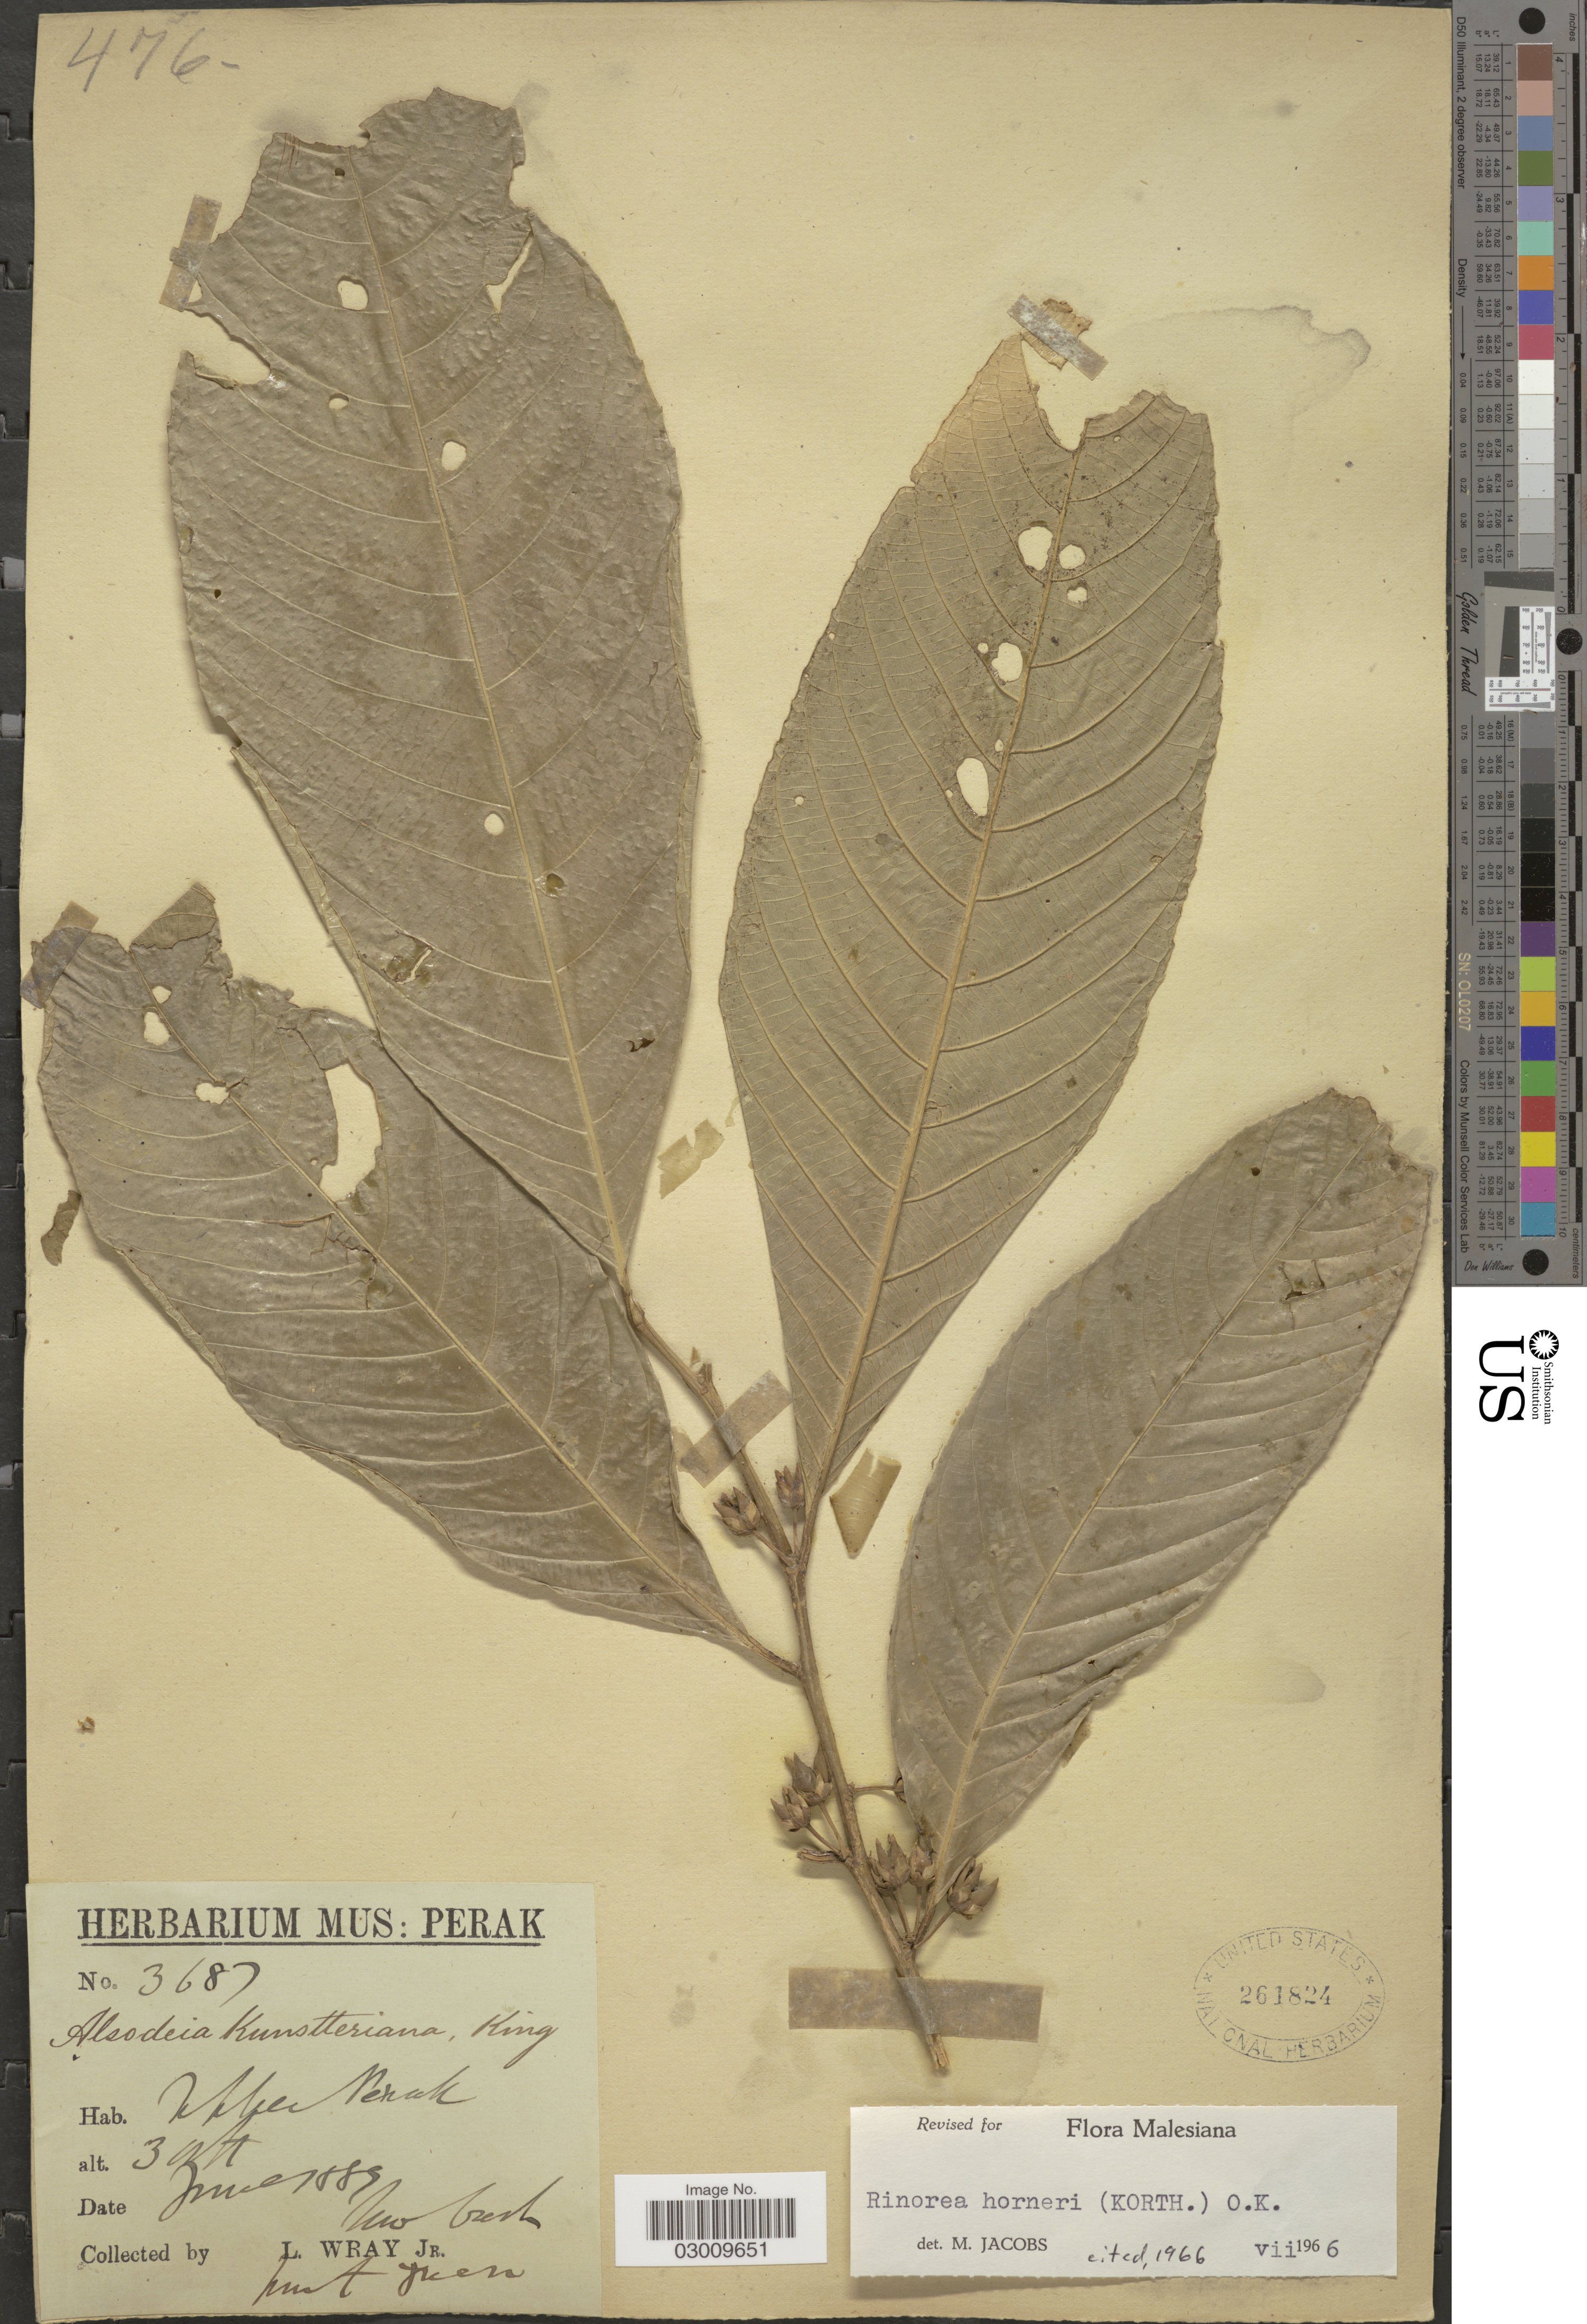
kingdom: Plantae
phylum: Tracheophyta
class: Magnoliopsida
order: Malpighiales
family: Violaceae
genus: Rinorea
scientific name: Rinorea horneri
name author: (Korth.) Kuntze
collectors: L. Wray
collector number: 3687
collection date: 1889-06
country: Malaysia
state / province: Perak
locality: Upper Perak.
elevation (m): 91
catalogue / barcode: US 261824